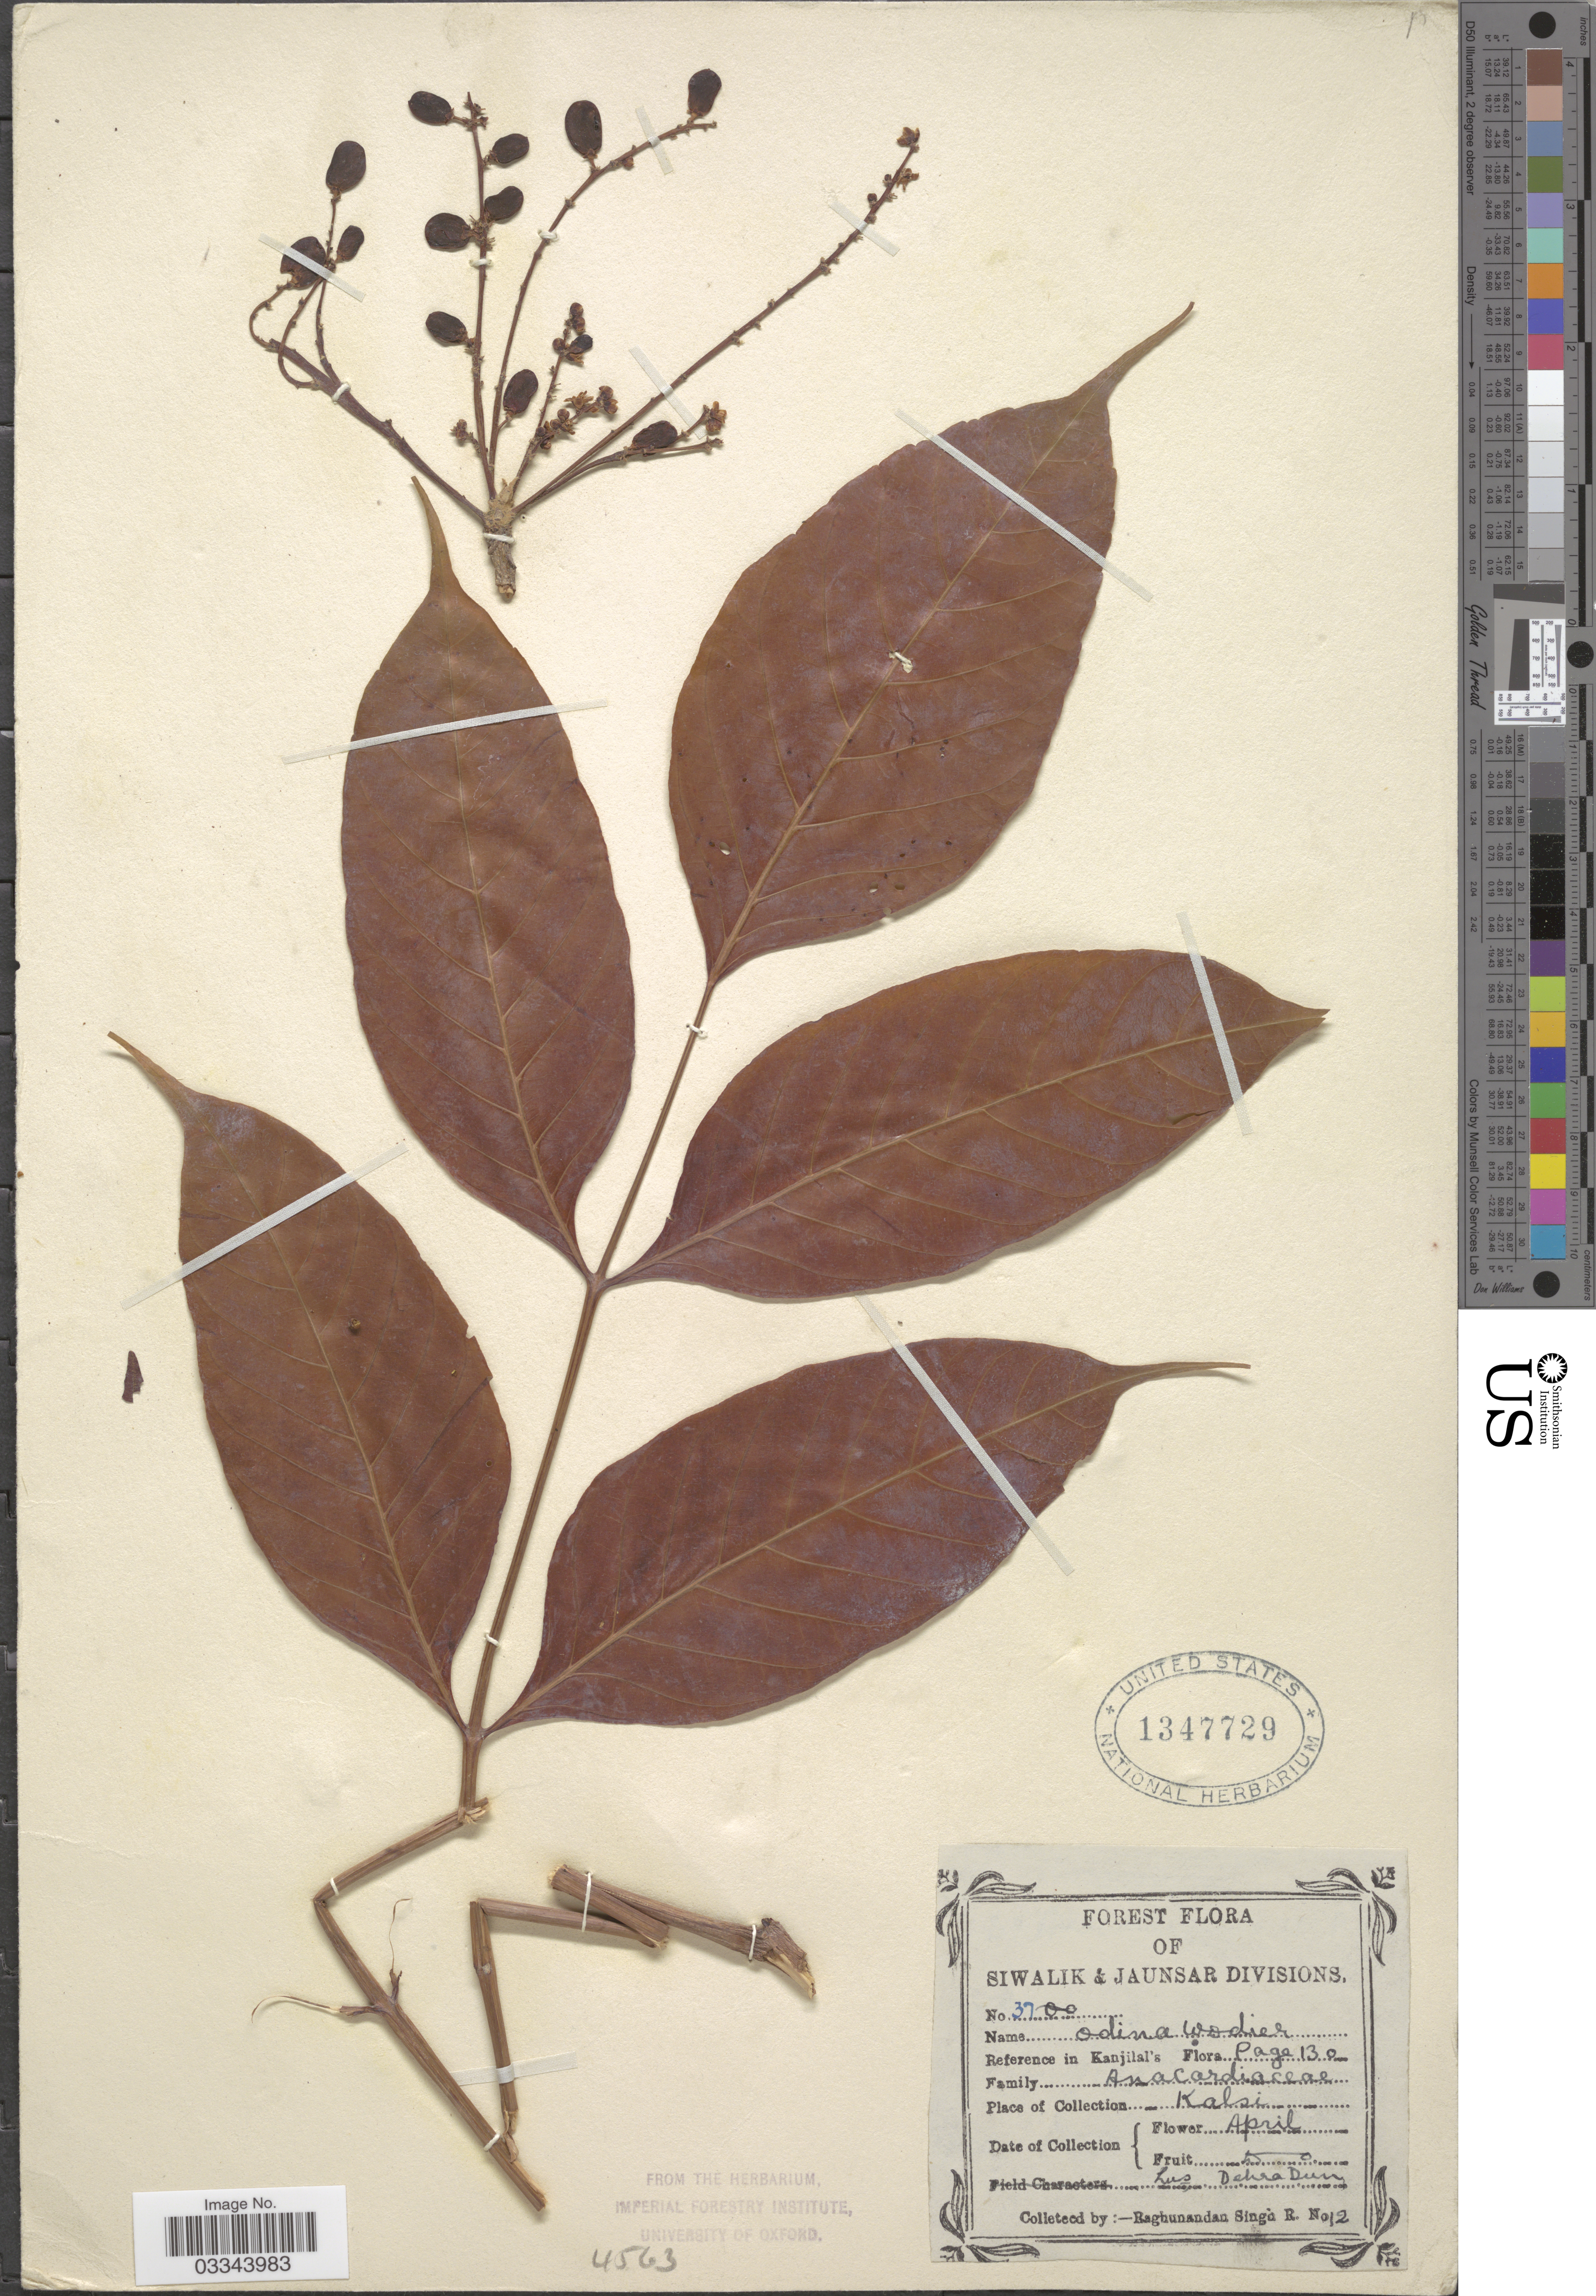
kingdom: Plantae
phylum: Tracheophyta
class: Magnoliopsida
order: Sapindales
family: Anacardiaceae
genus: Lannea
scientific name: Lannea grandis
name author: (Dennst.) Engl.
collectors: R. Singa R.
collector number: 12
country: India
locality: Siwalik & Jaunsar, Kalsi.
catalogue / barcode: US 1347729